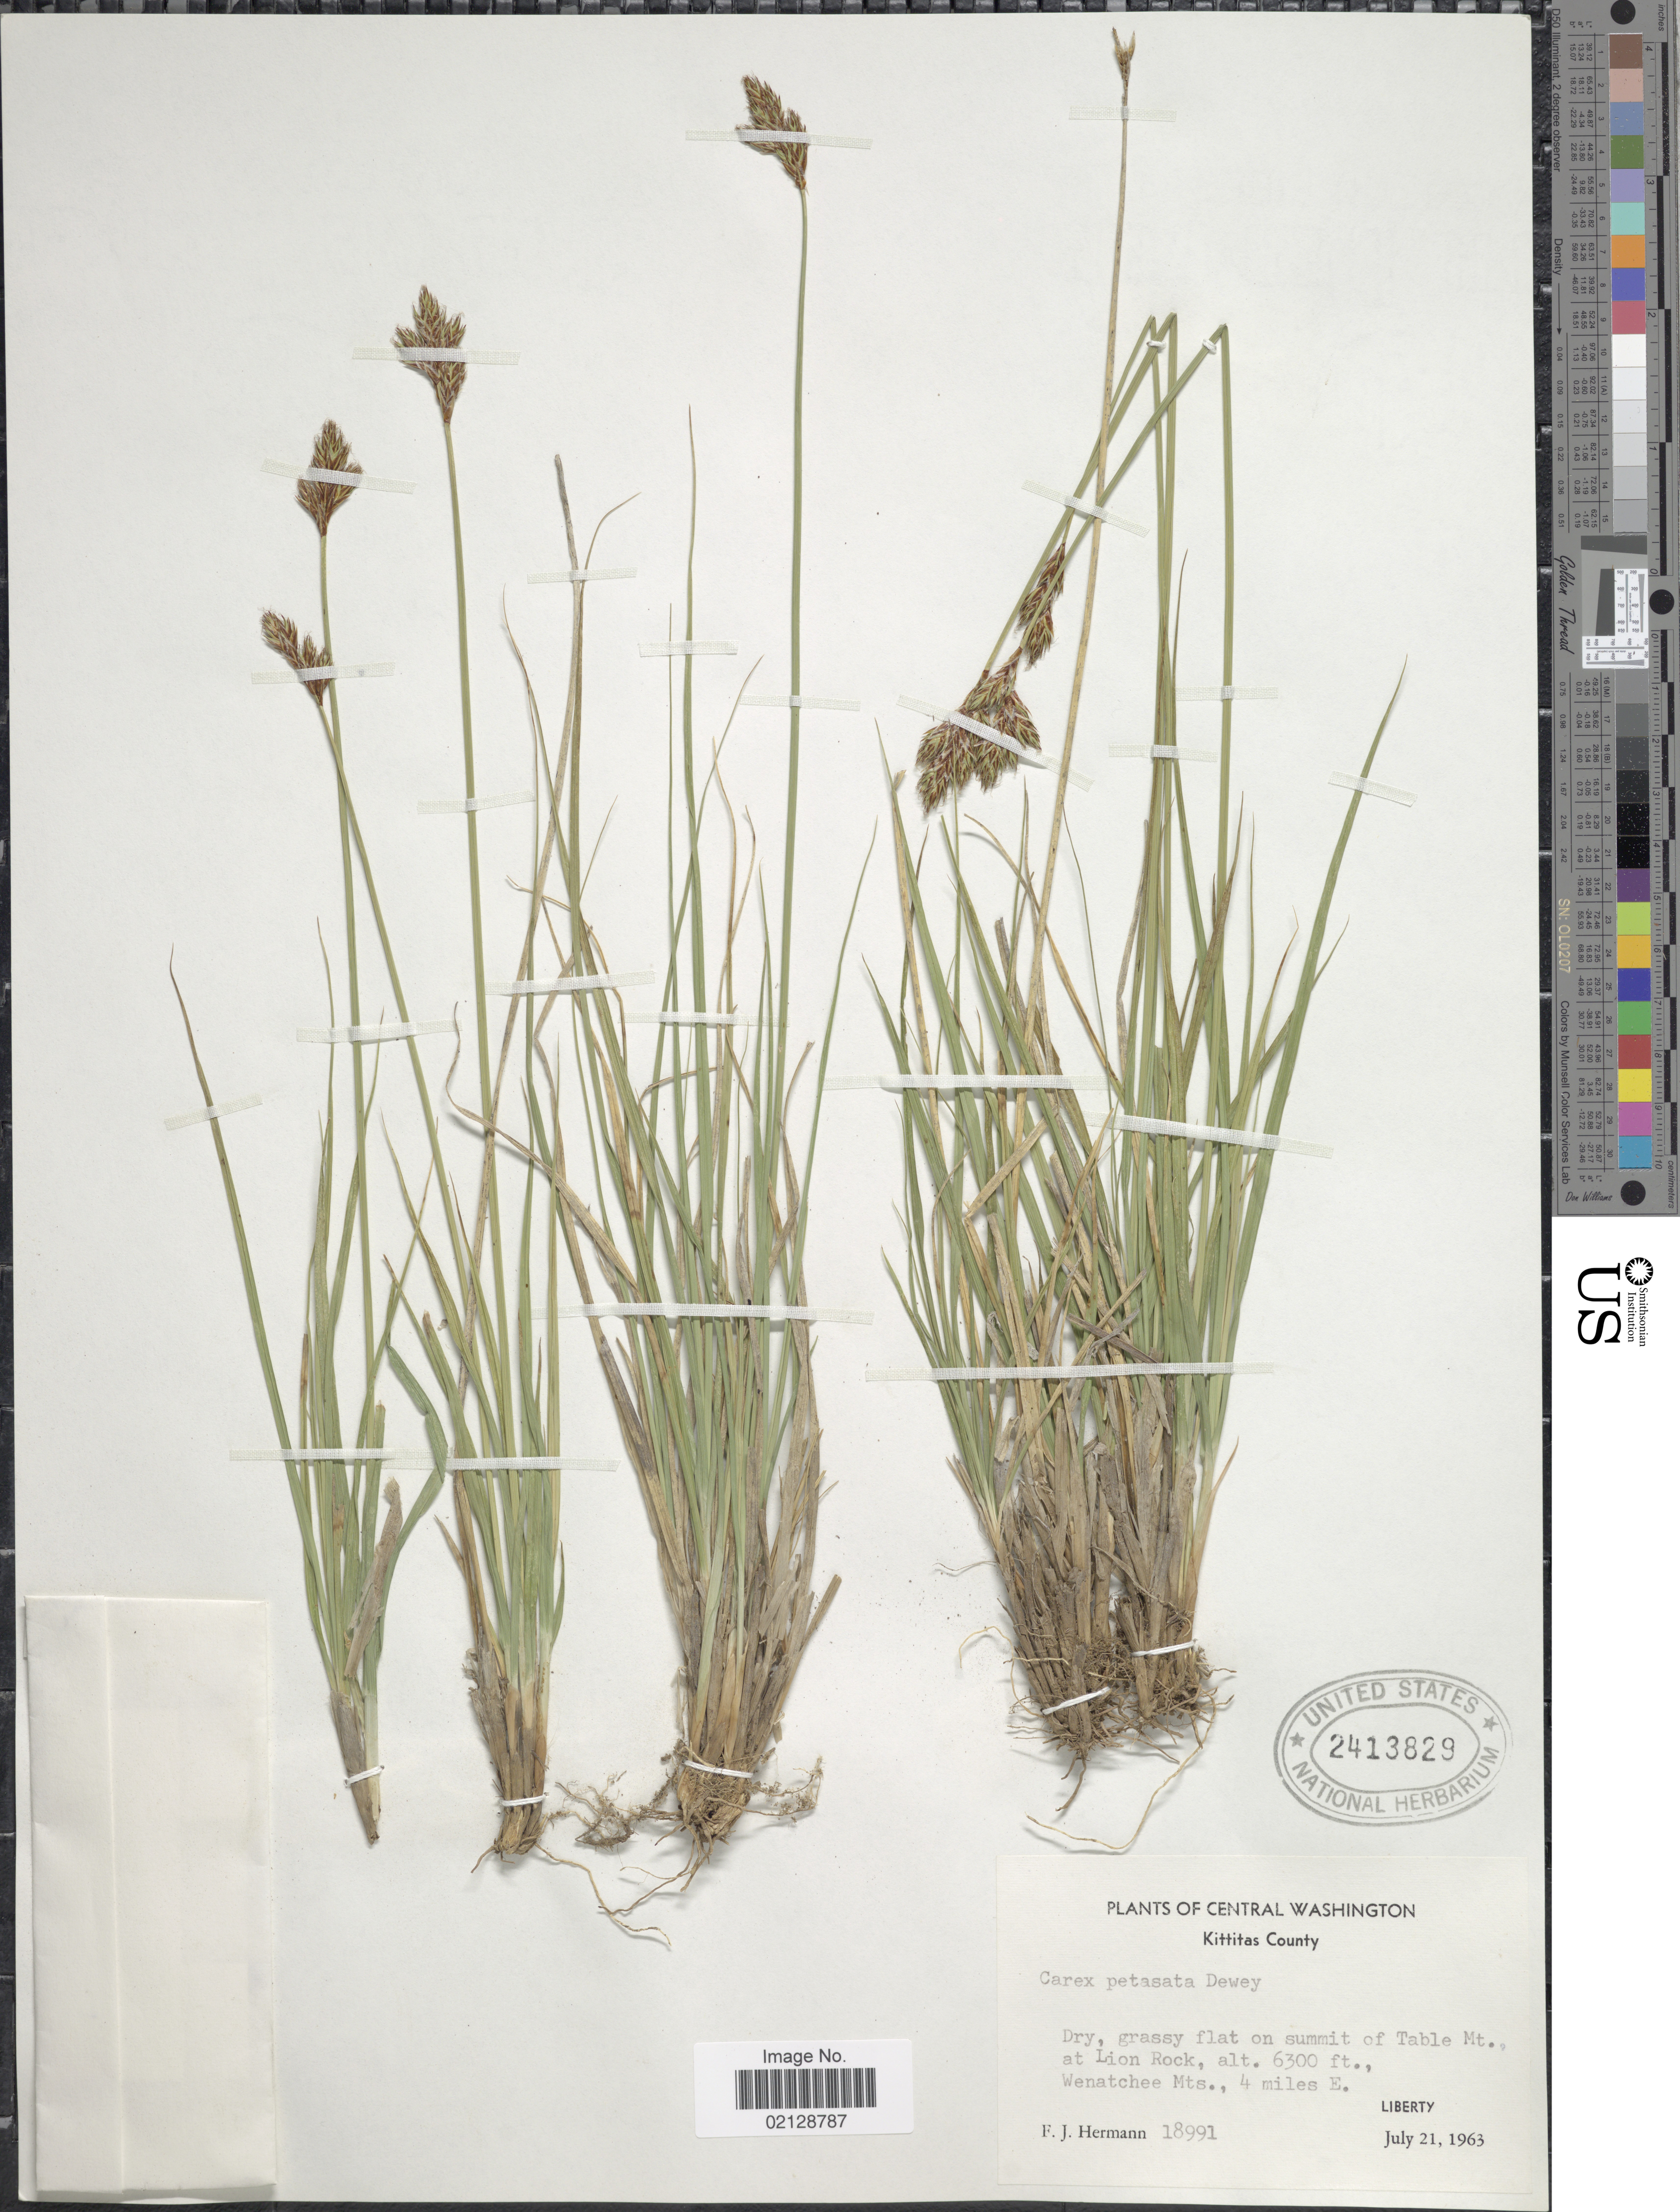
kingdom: Plantae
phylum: Tracheophyta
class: Liliopsida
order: Poales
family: Cyperaceae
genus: Carex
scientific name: Carex petasata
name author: Dewey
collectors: F. J. Hermann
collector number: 18991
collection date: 1963-07-21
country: United States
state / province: Washington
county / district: Kittitas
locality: Central Washington, Kittitas County, Dry, grassy flat on summit of Table Mt., at Lion Rock, Wenatchee Mts., 4 miles E. Liberty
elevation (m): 1920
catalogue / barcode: US 2413829